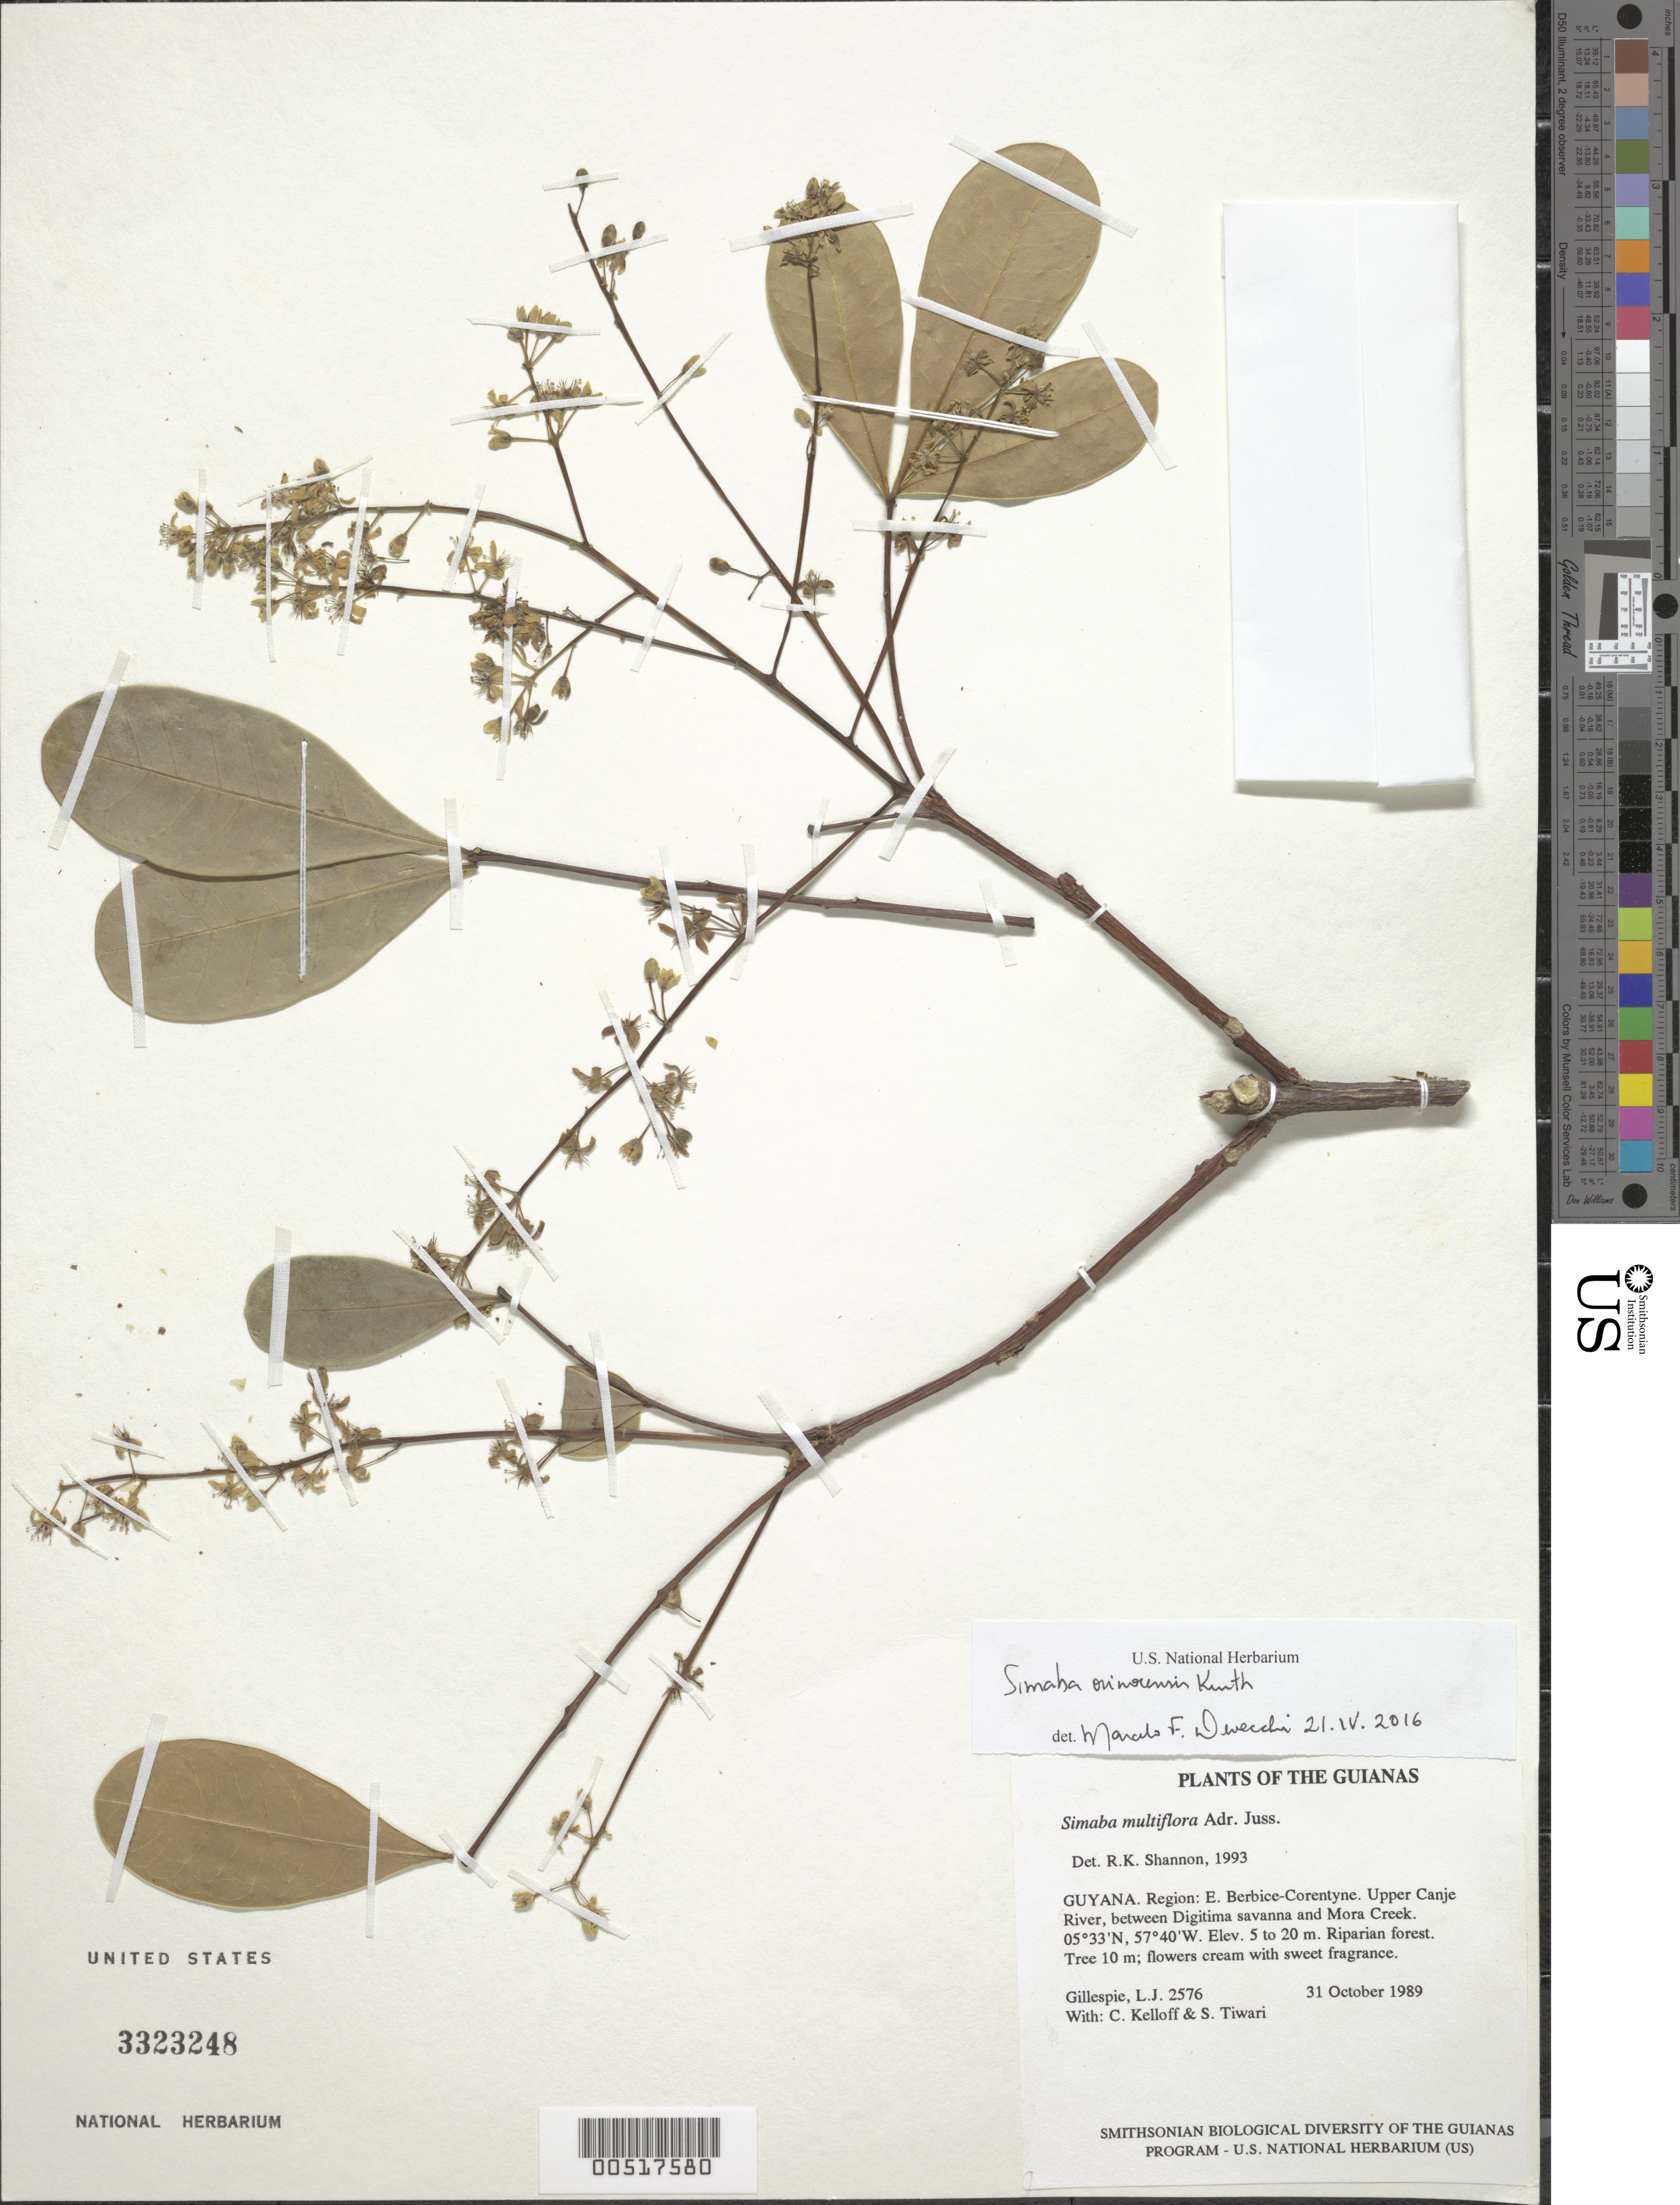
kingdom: Plantae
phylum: Tracheophyta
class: Magnoliopsida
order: Sapindales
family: Simaroubaceae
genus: Simaba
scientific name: Simaba orinocensis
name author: Kunth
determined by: Devecchi, M. F.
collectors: L. J. Gillespie, C. L. Kelloff & S. Tiwari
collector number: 2576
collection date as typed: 31 October 1989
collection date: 1989-10-31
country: Guyana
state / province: E. Berbice-Corentyne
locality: Upper Canje River, between Digitima savanna and Mora Creek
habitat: Riparian forest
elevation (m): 5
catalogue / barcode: US 3323248